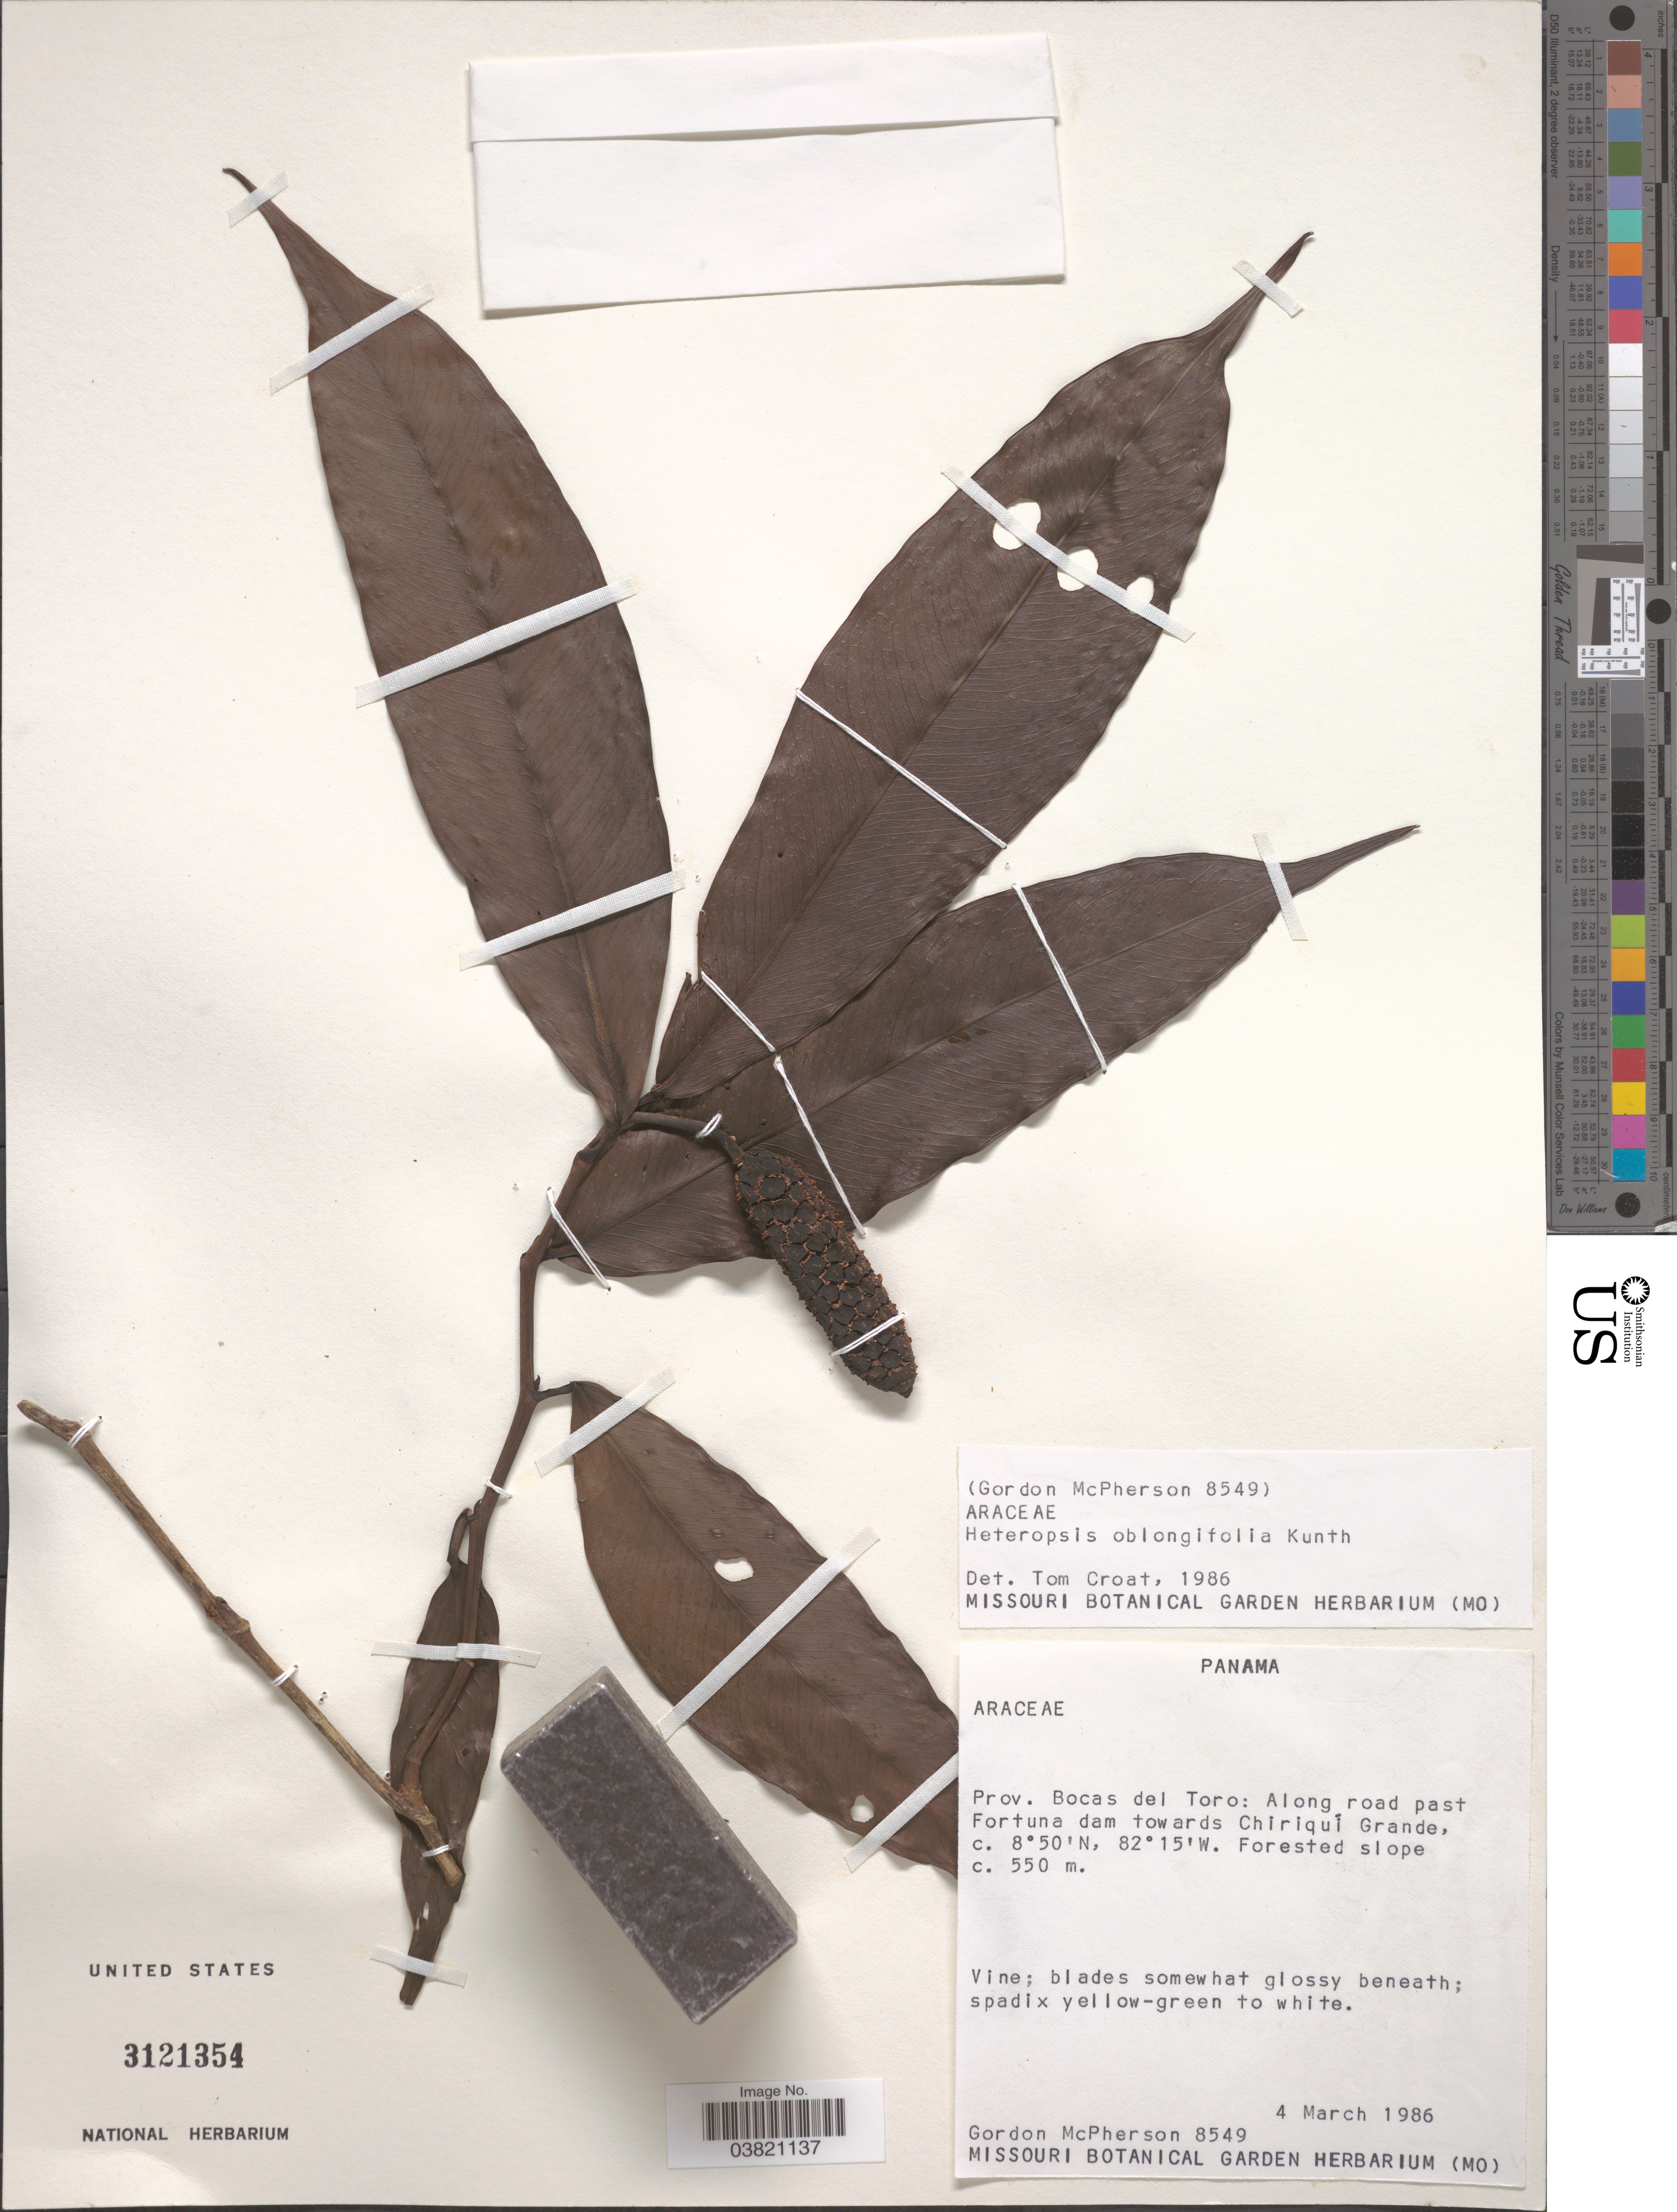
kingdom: Plantae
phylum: Tracheophyta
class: Liliopsida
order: Alismatales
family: Araceae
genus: Heteropsis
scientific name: Heteropsis oblongifolia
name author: Kunth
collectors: G. McPherson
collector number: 8549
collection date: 1986-03-04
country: Panama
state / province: Bocas del Toro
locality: Along road past Fortuna dam towards Chiriquí Grande.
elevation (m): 550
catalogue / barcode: US 3121354